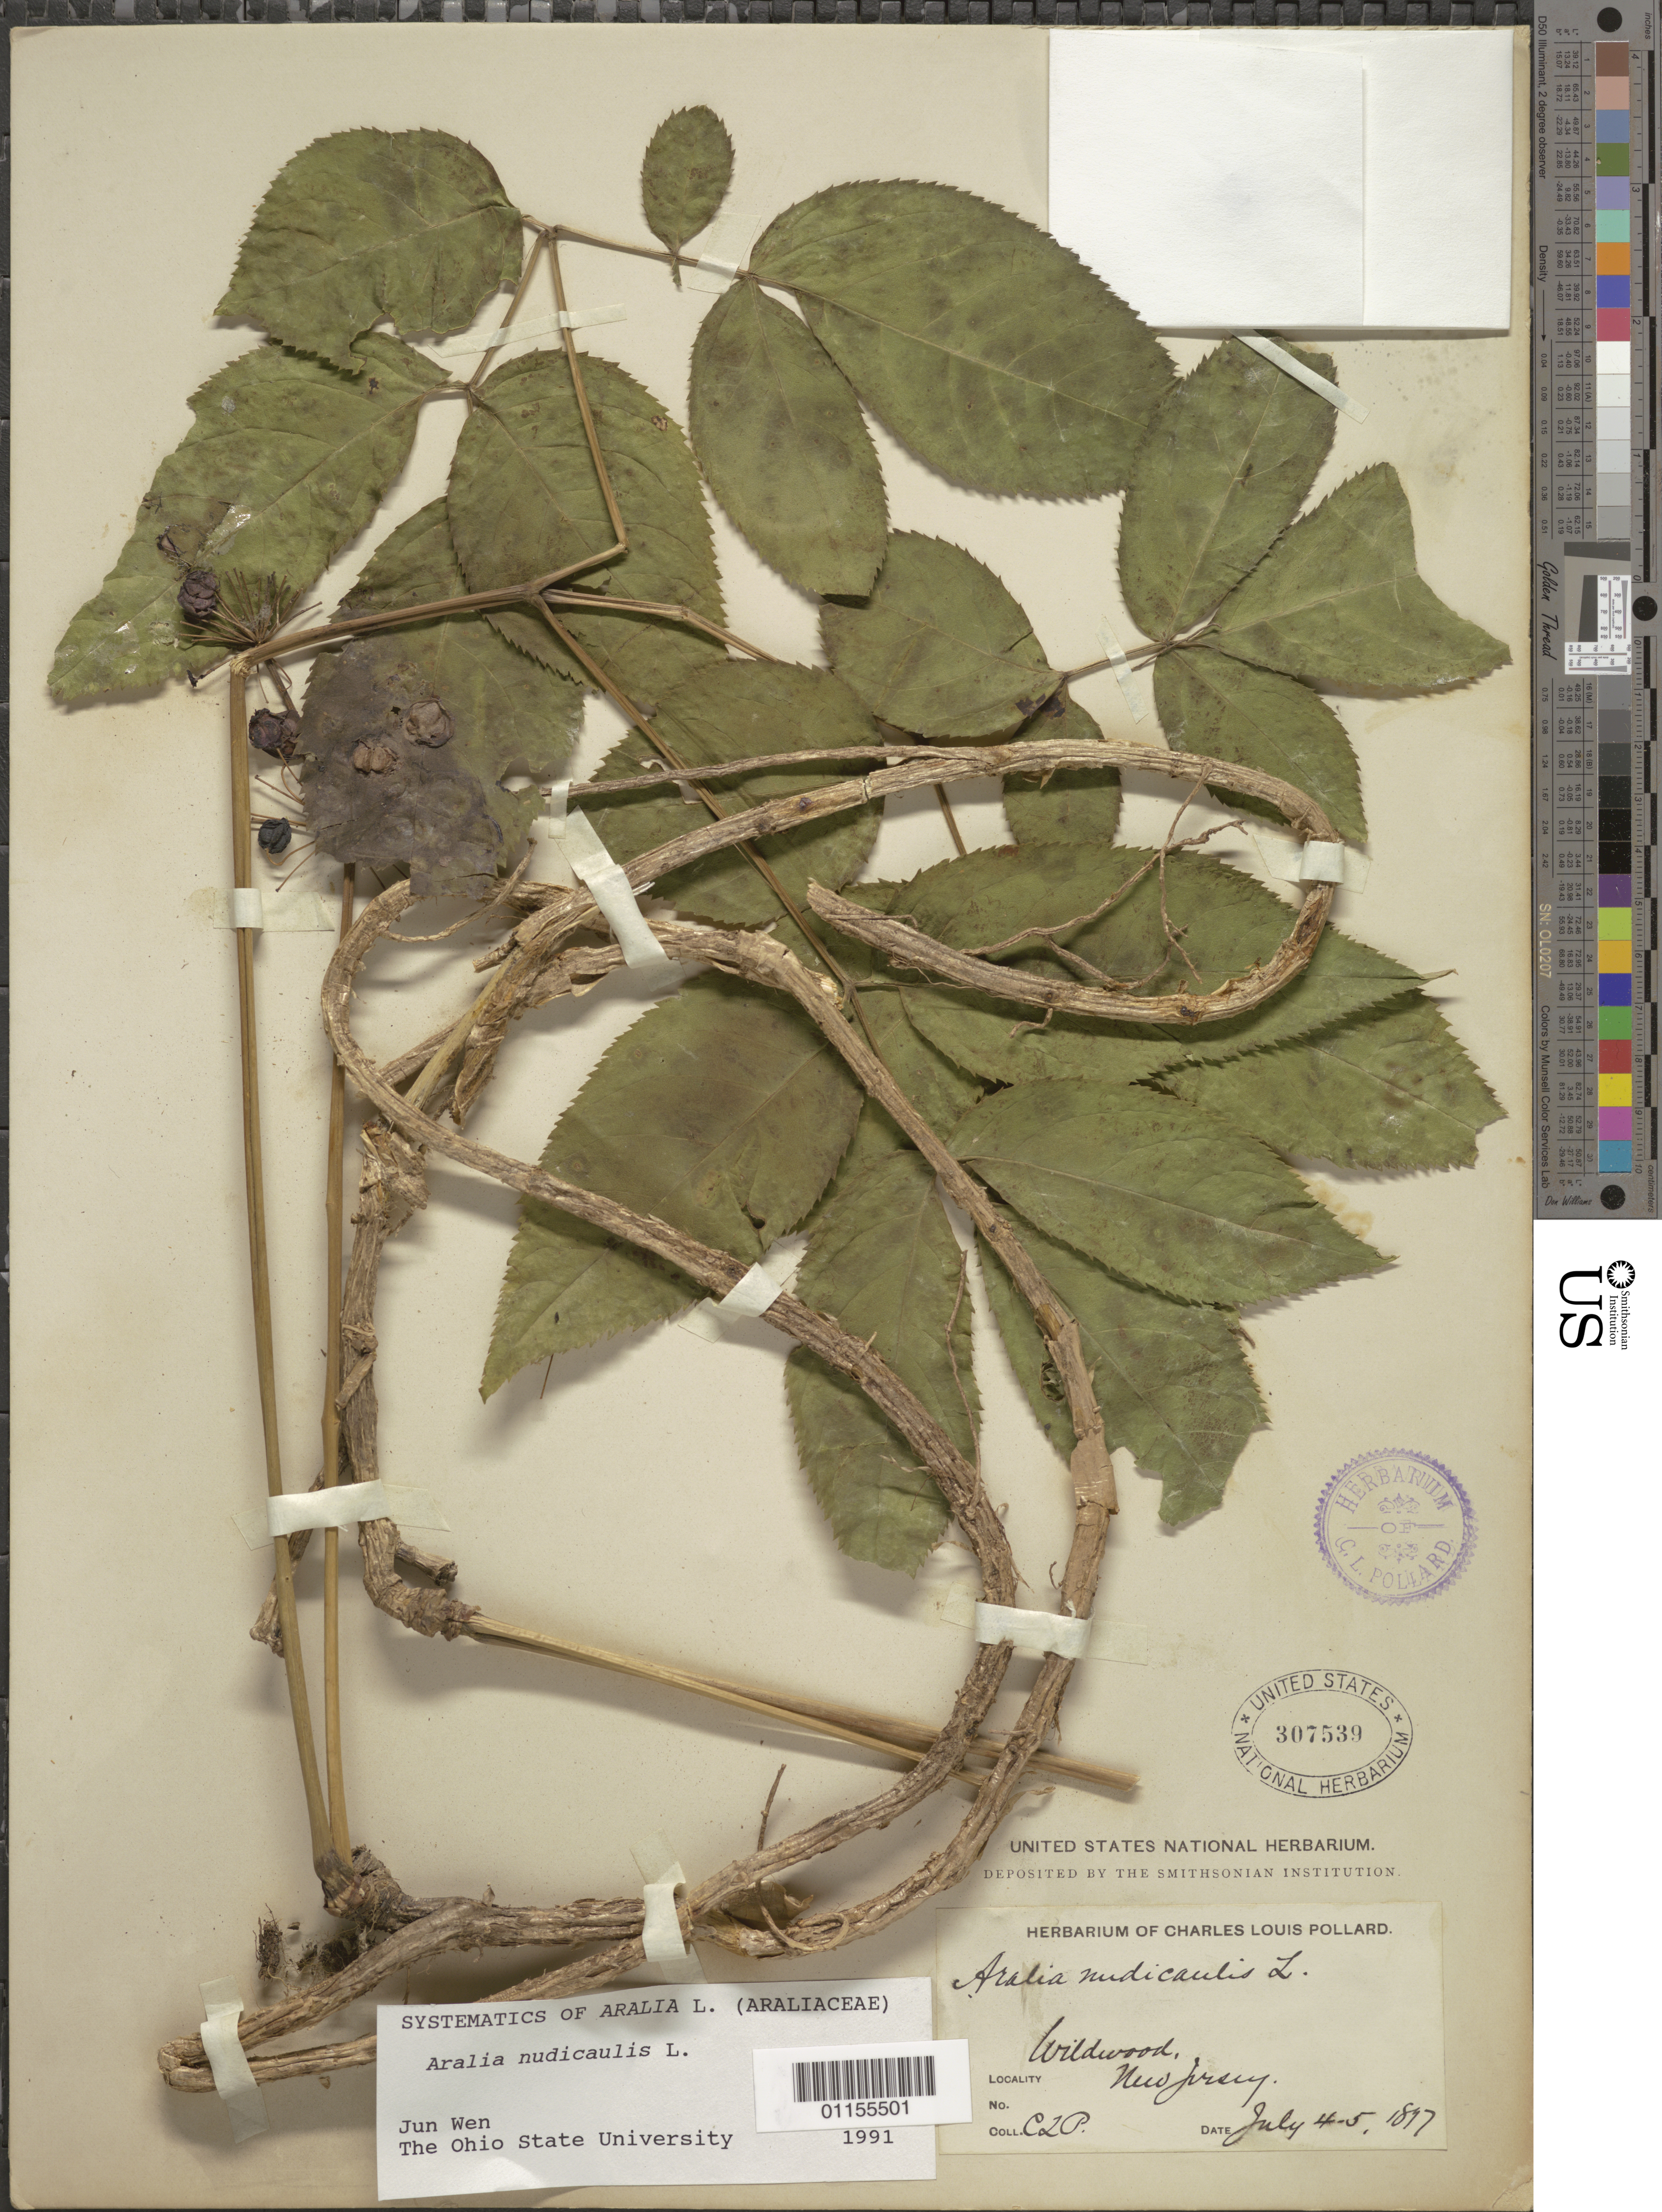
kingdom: Plantae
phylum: Tracheophyta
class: Magnoliopsida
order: Apiales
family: Araliaceae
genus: Aralia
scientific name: Aralia nudicaulis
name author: L.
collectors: ex herb. C.L. Pollard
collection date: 1897-07-04/1897-07-05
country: United States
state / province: New Jersey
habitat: Wildwood.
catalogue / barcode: US 307539